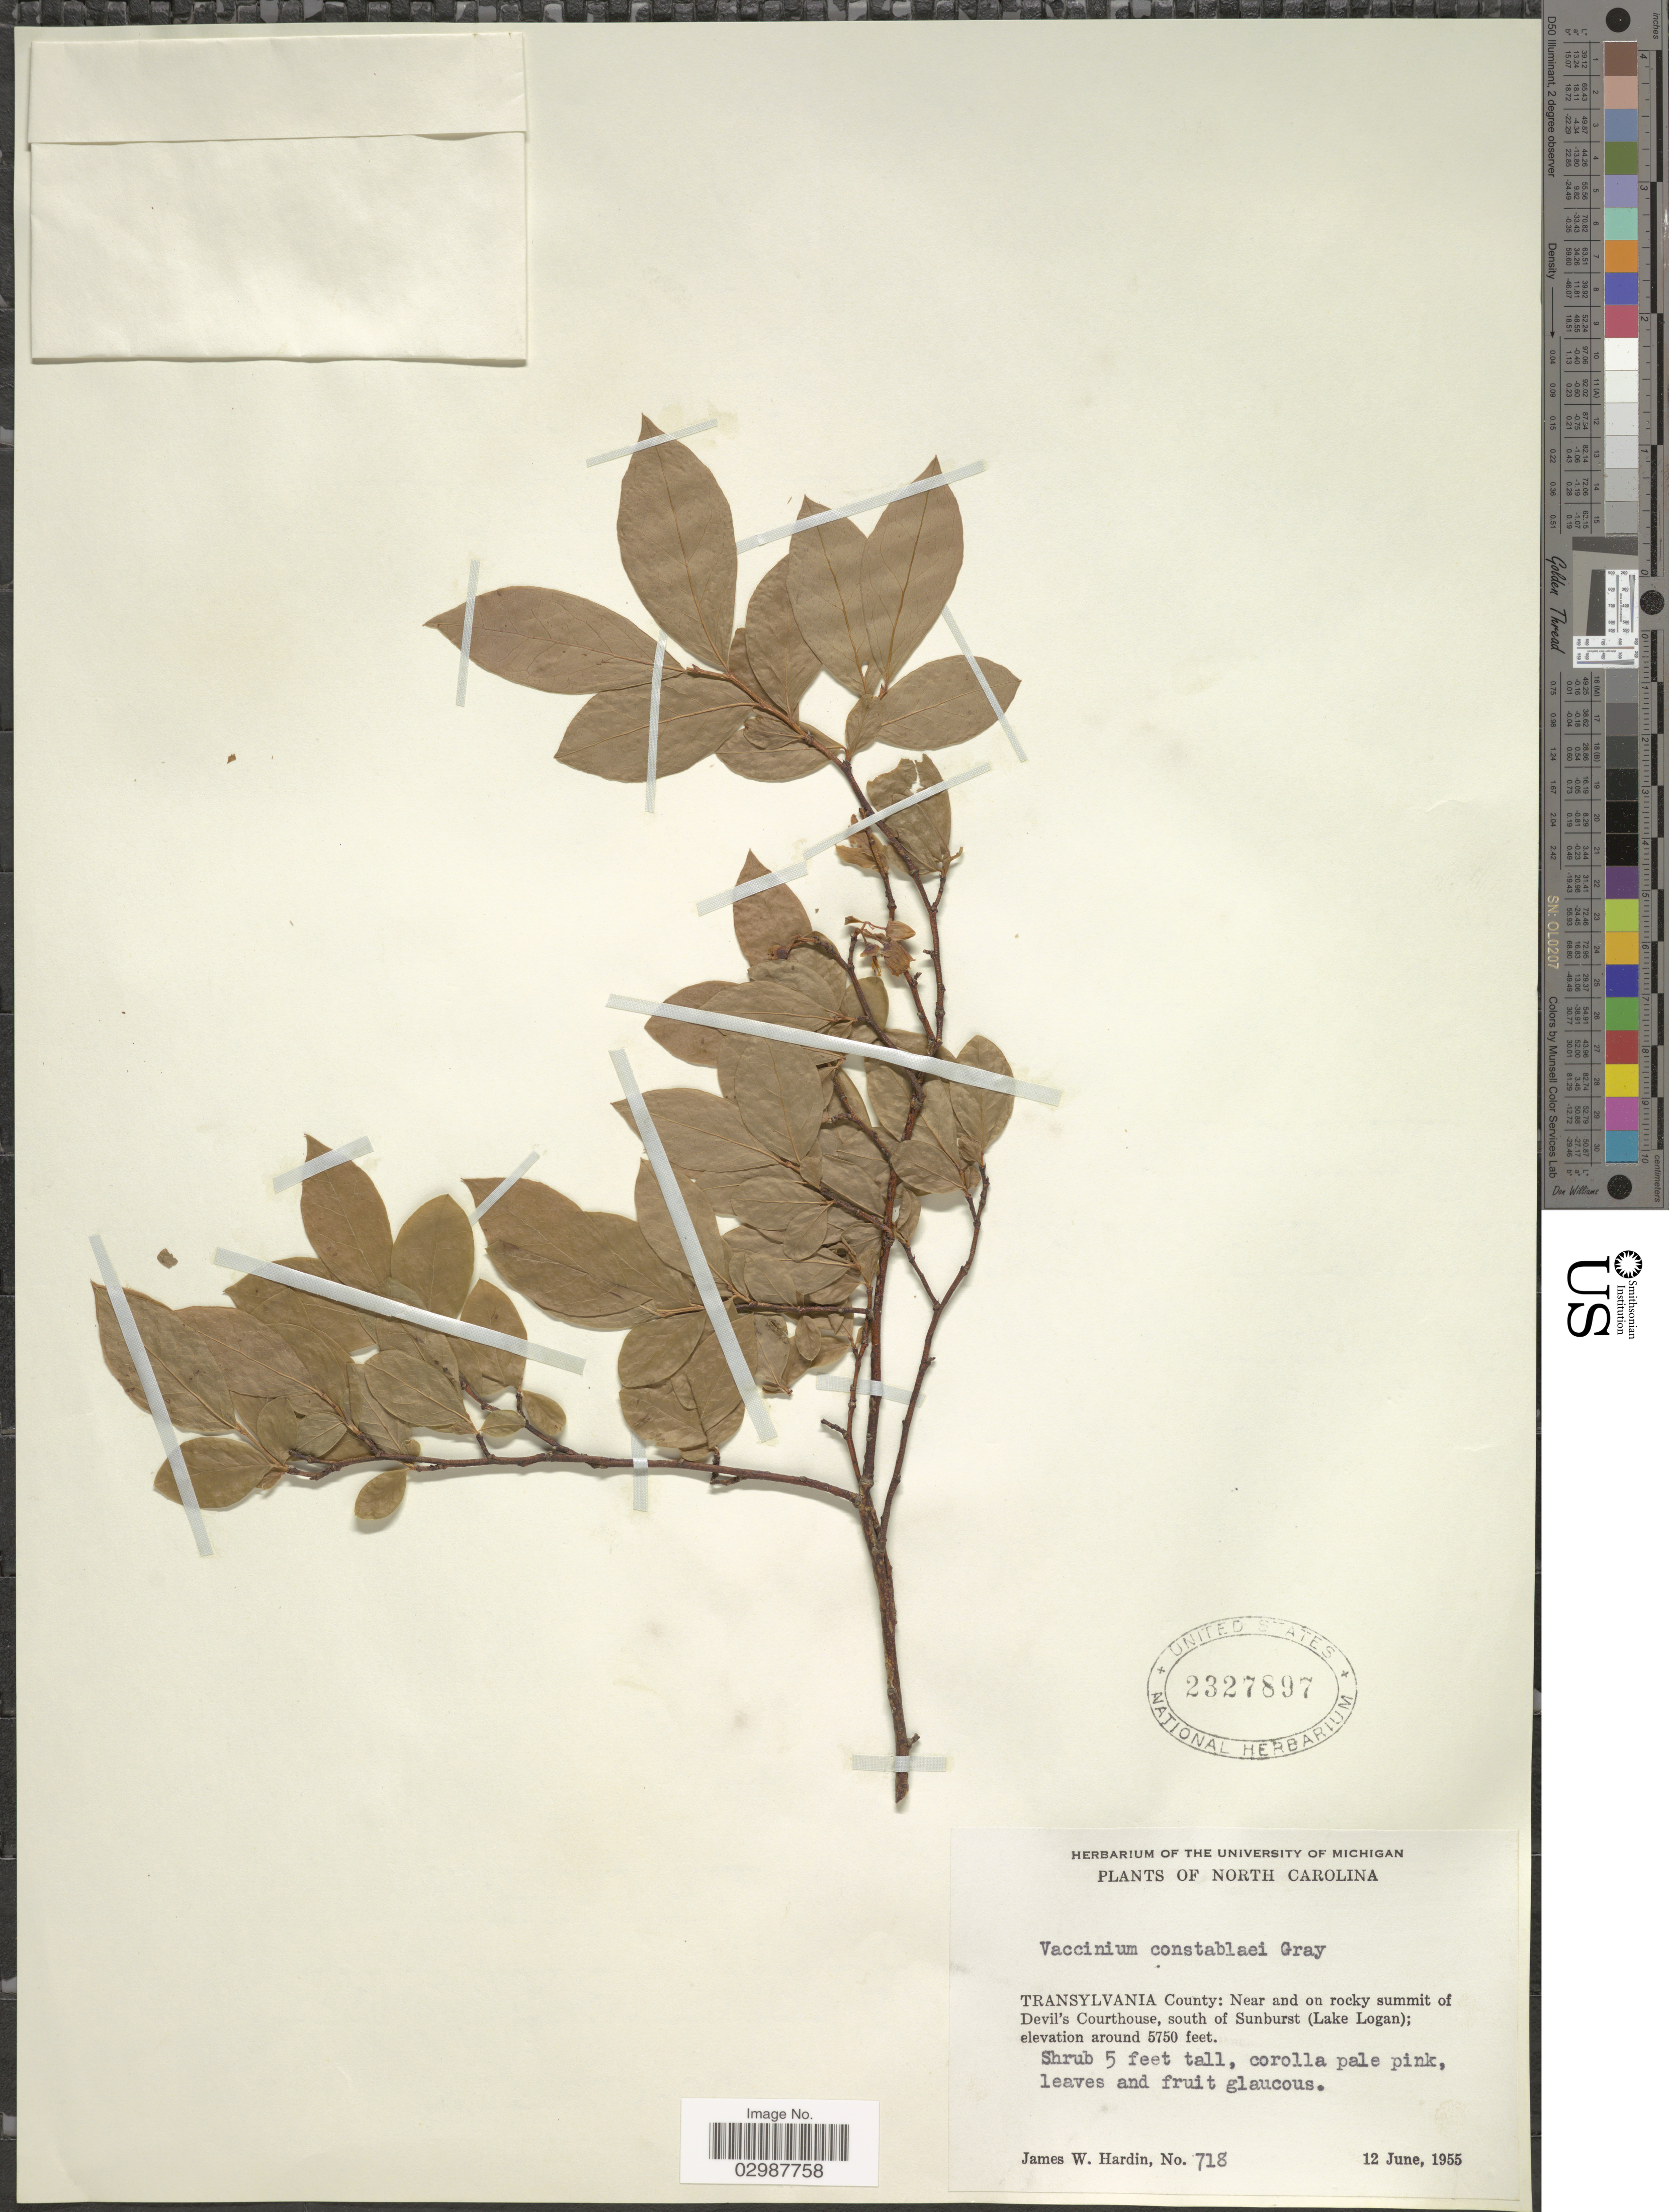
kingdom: Plantae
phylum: Tracheophyta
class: Magnoliopsida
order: Ericales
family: Ericaceae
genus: Vaccinium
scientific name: Vaccinium constablaei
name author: A. Gray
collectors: J. W. Hardin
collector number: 718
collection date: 1955-06-12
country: United States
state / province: North Carolina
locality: Transylvania County: Near and on rocky summit of Devil's Courthouse, south of Sunburst (Lake Logan).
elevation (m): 1753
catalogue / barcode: US 2327897